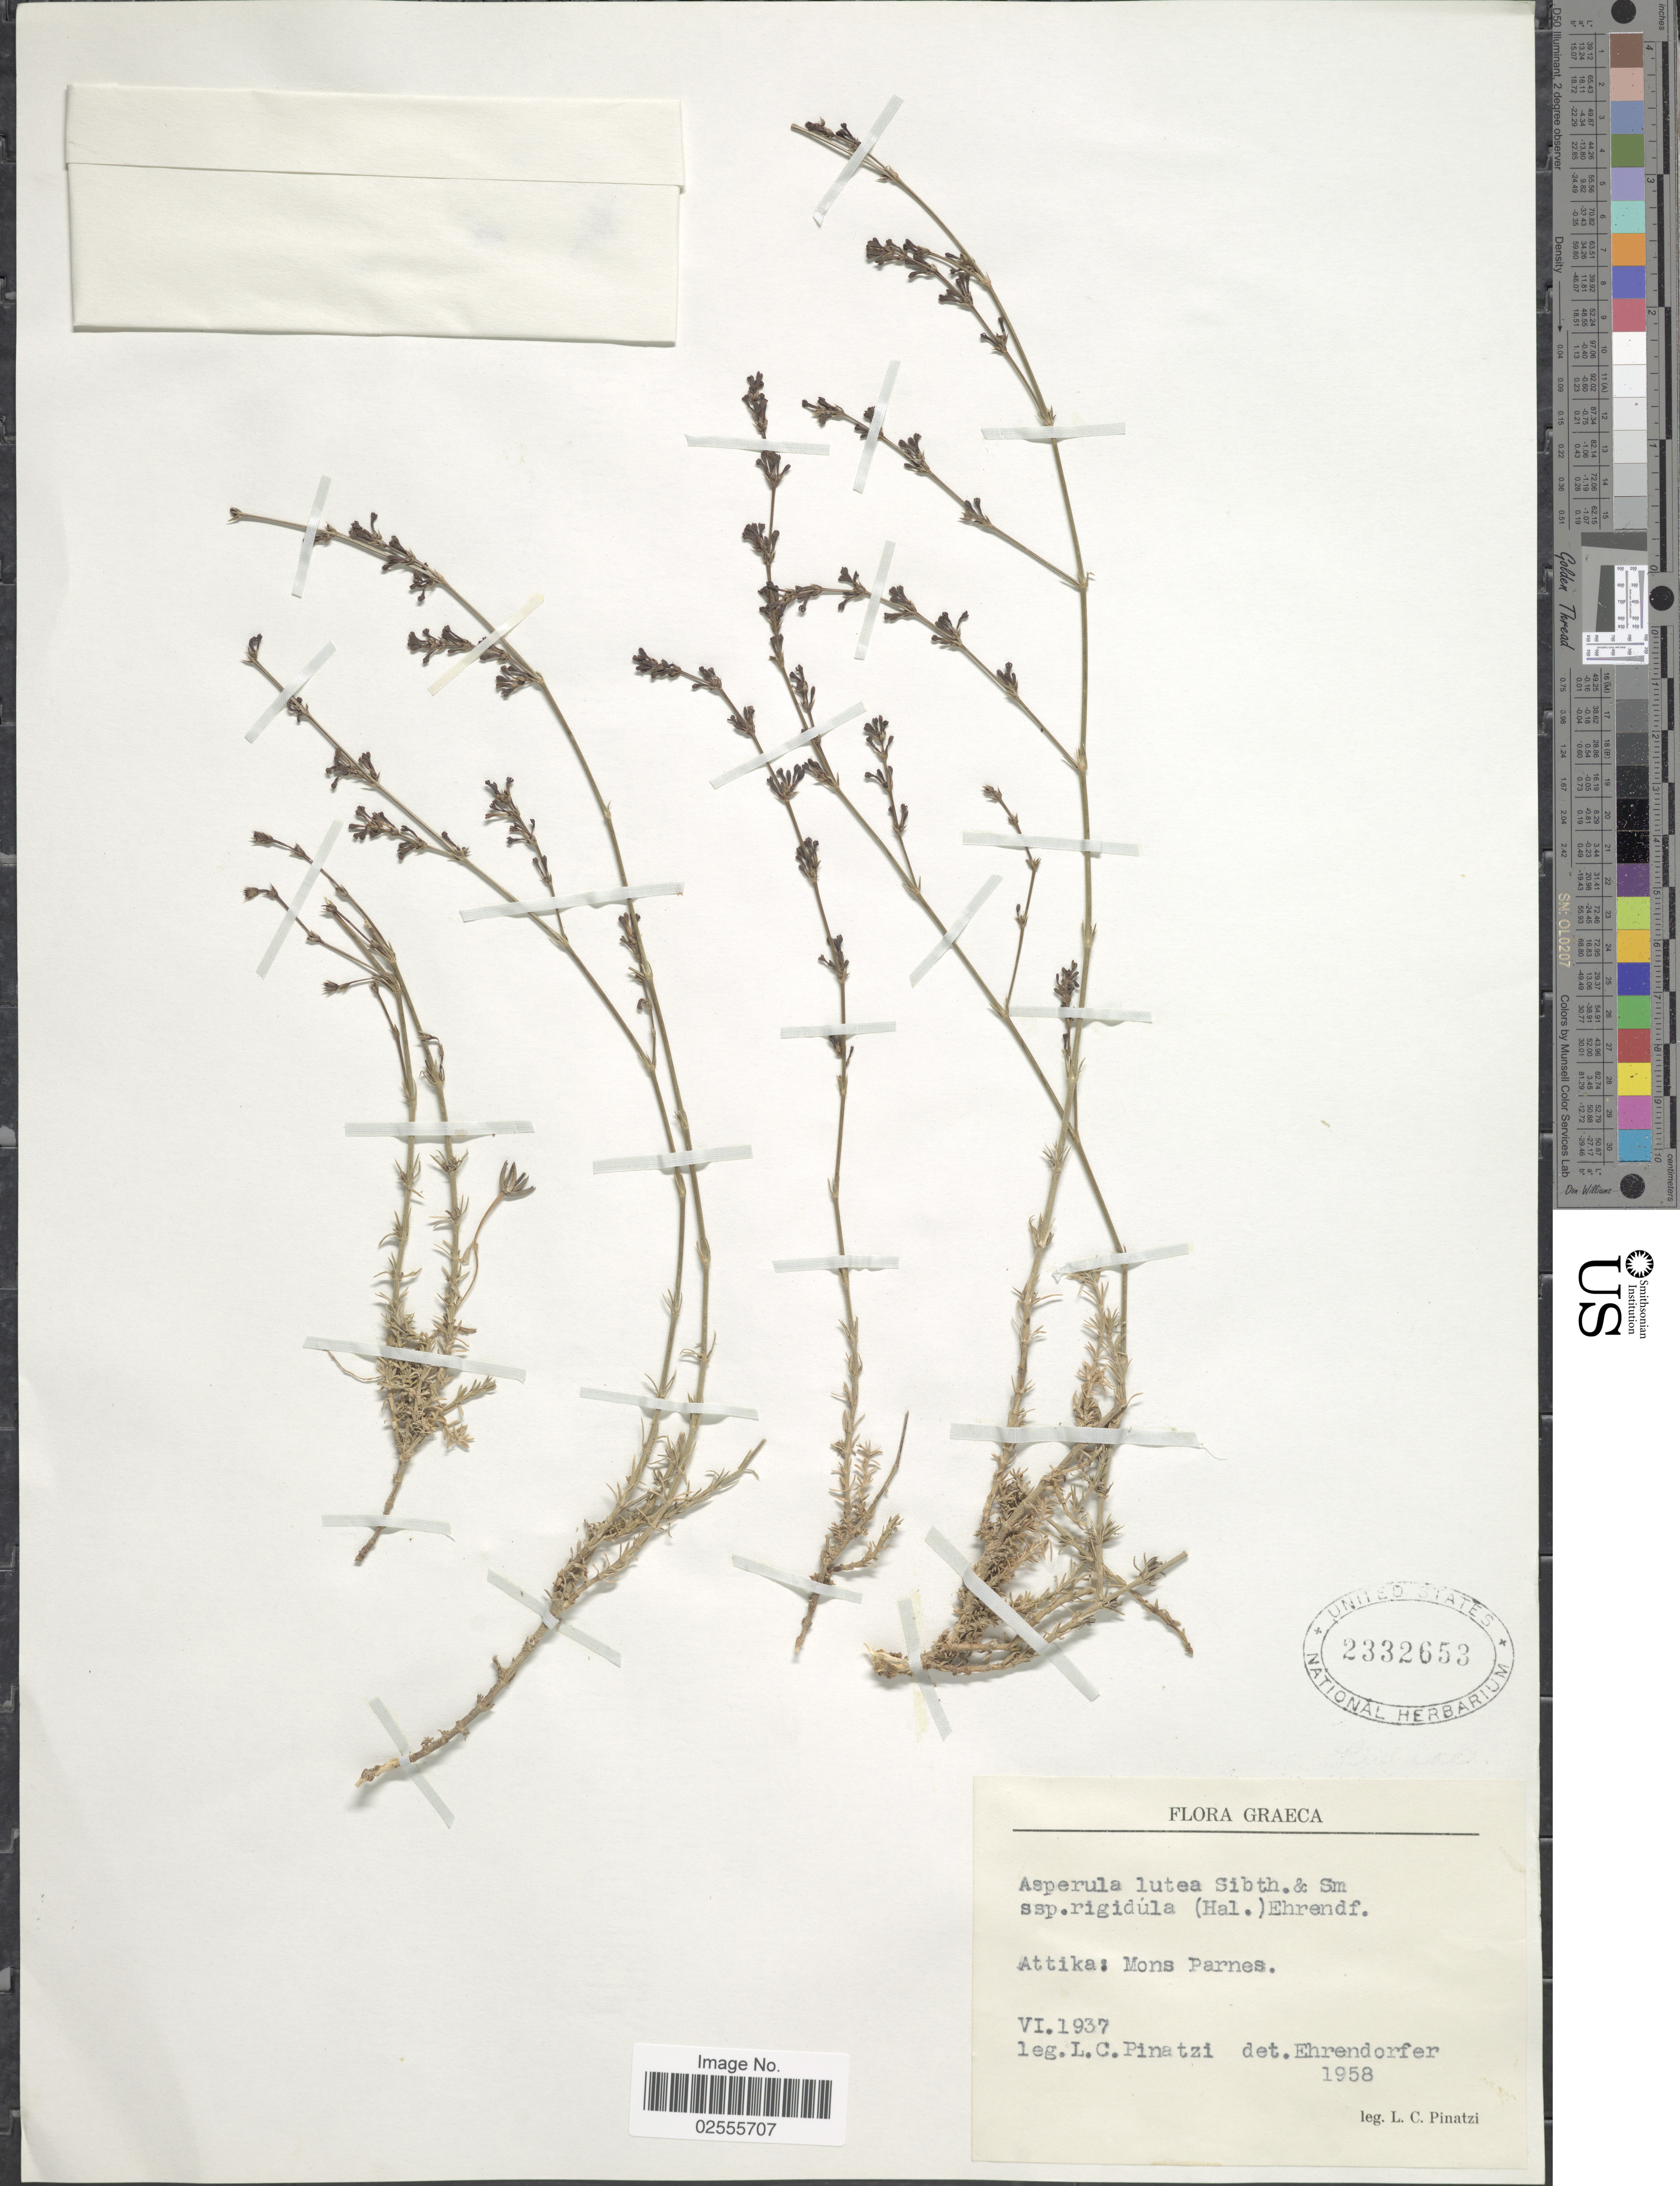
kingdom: Plantae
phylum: Tracheophyta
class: Magnoliopsida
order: Gentianales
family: Rubiaceae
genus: Asperula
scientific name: Asperula lutea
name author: Sm.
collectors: L. Pinatzi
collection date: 1937-06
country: Greece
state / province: Attica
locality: Attika: Mons Parnes.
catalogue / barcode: US 2332653